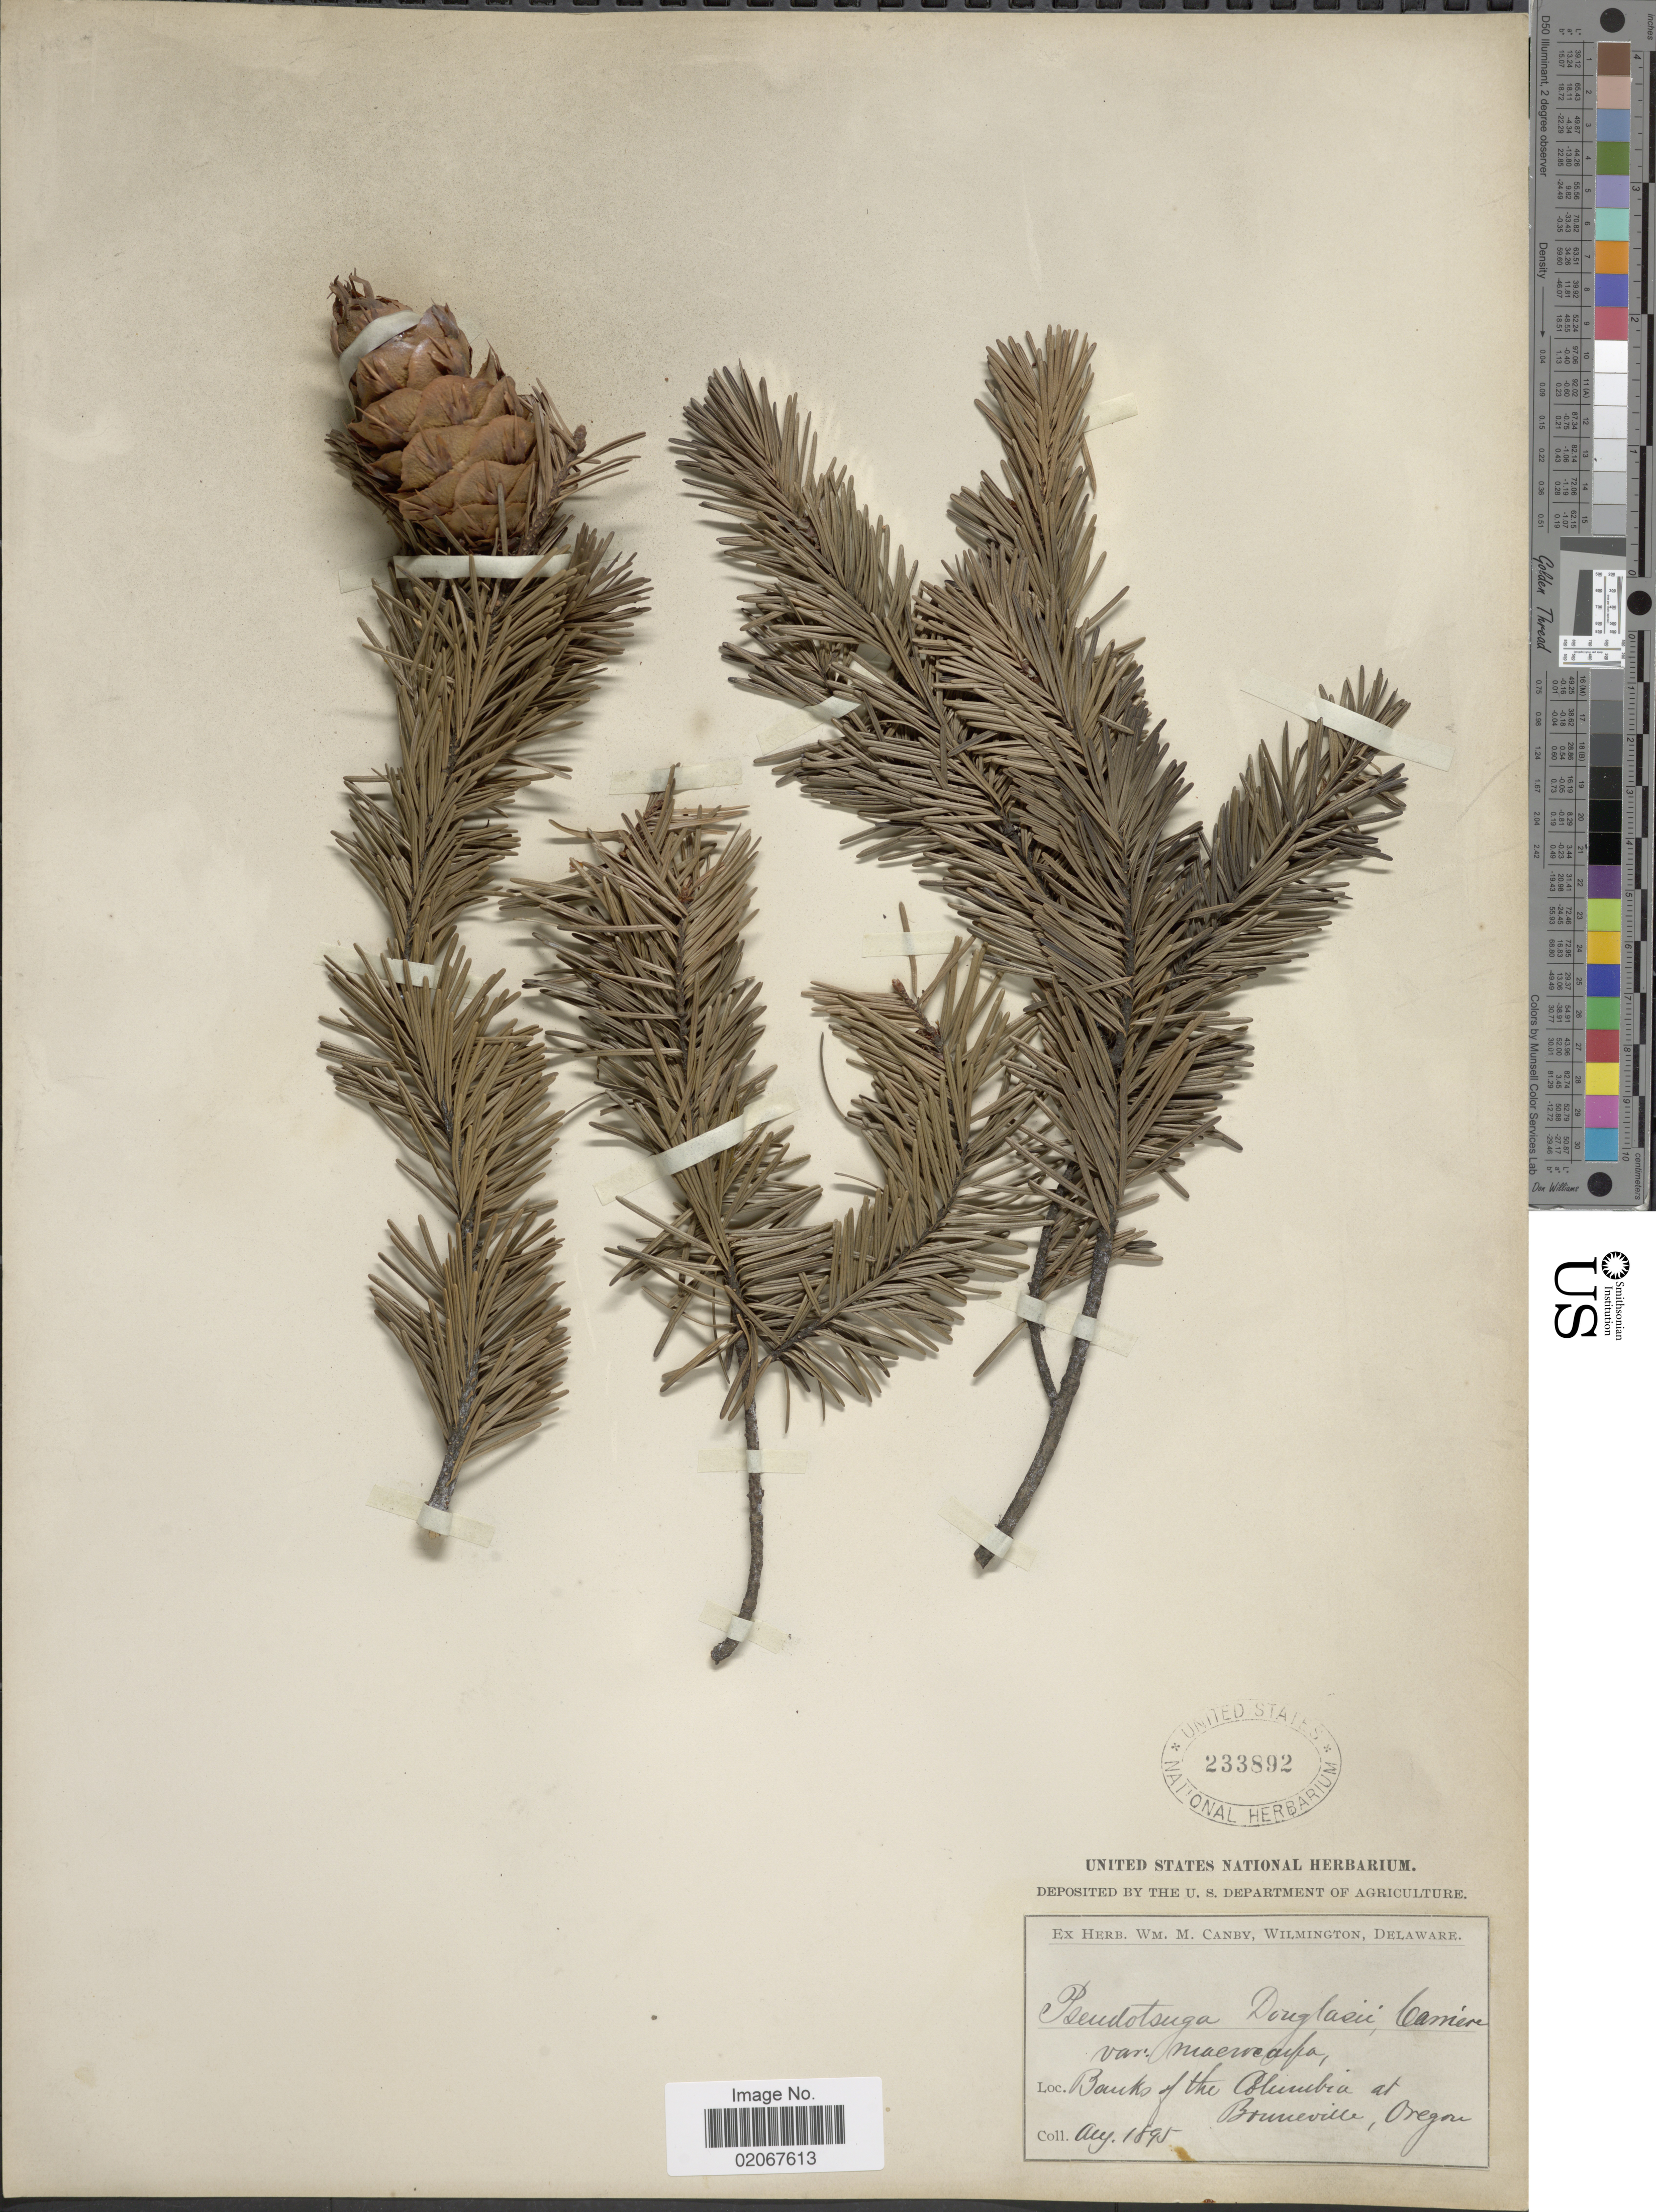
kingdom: Plantae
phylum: Tracheophyta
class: Pinopsida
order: Pinales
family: Pinaceae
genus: Pseudotsuga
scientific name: Pseudotsuga menziesii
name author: (Mirb.) Franco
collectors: ex herb. W.M. Canby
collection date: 1895-08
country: United States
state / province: Oregon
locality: Banks of the Columbia at Boneville, Oregon.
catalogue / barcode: US 233892